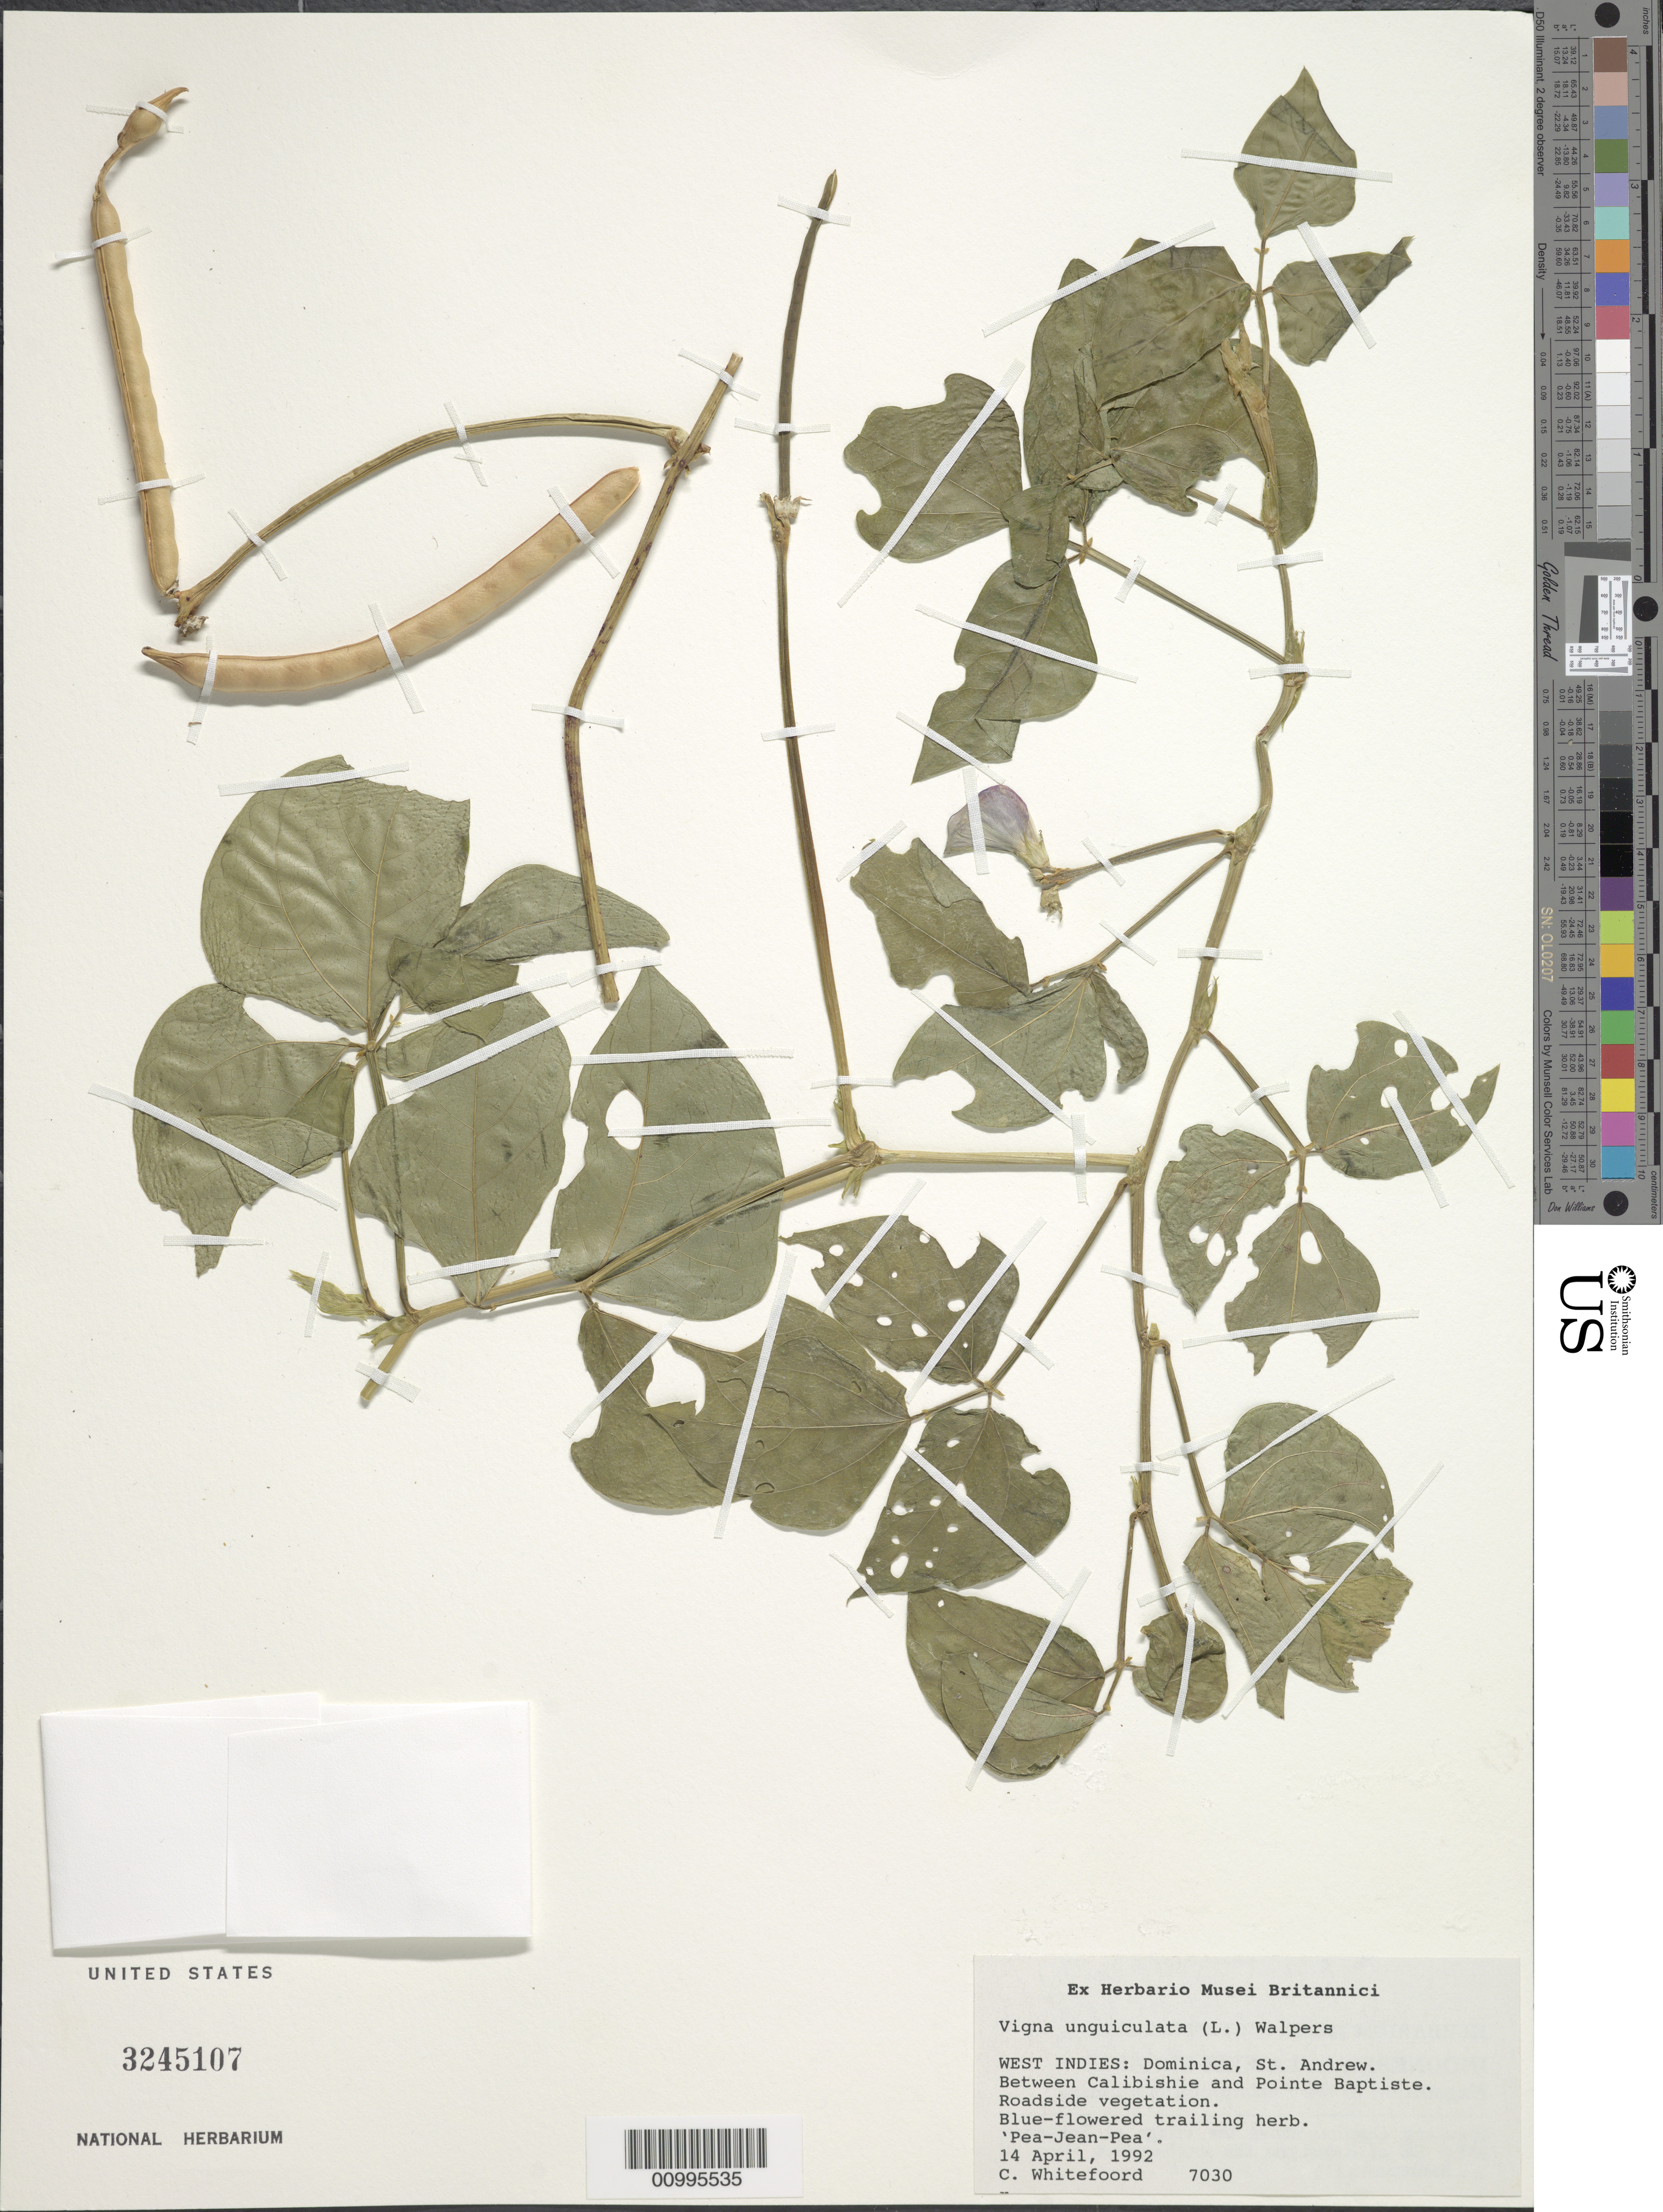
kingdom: Plantae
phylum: Tracheophyta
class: Magnoliopsida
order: Fabales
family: Fabaceae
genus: Vigna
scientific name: Vigna unguiculata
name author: (L.) Walp.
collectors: C. Whitefoord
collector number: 7030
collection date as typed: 14 Apr 1992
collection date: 1992-04-14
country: Dominica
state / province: St. Andrew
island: Dominica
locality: Between Calibishie and Pointe Baptiste. Roadside vegetation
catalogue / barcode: US 3245107